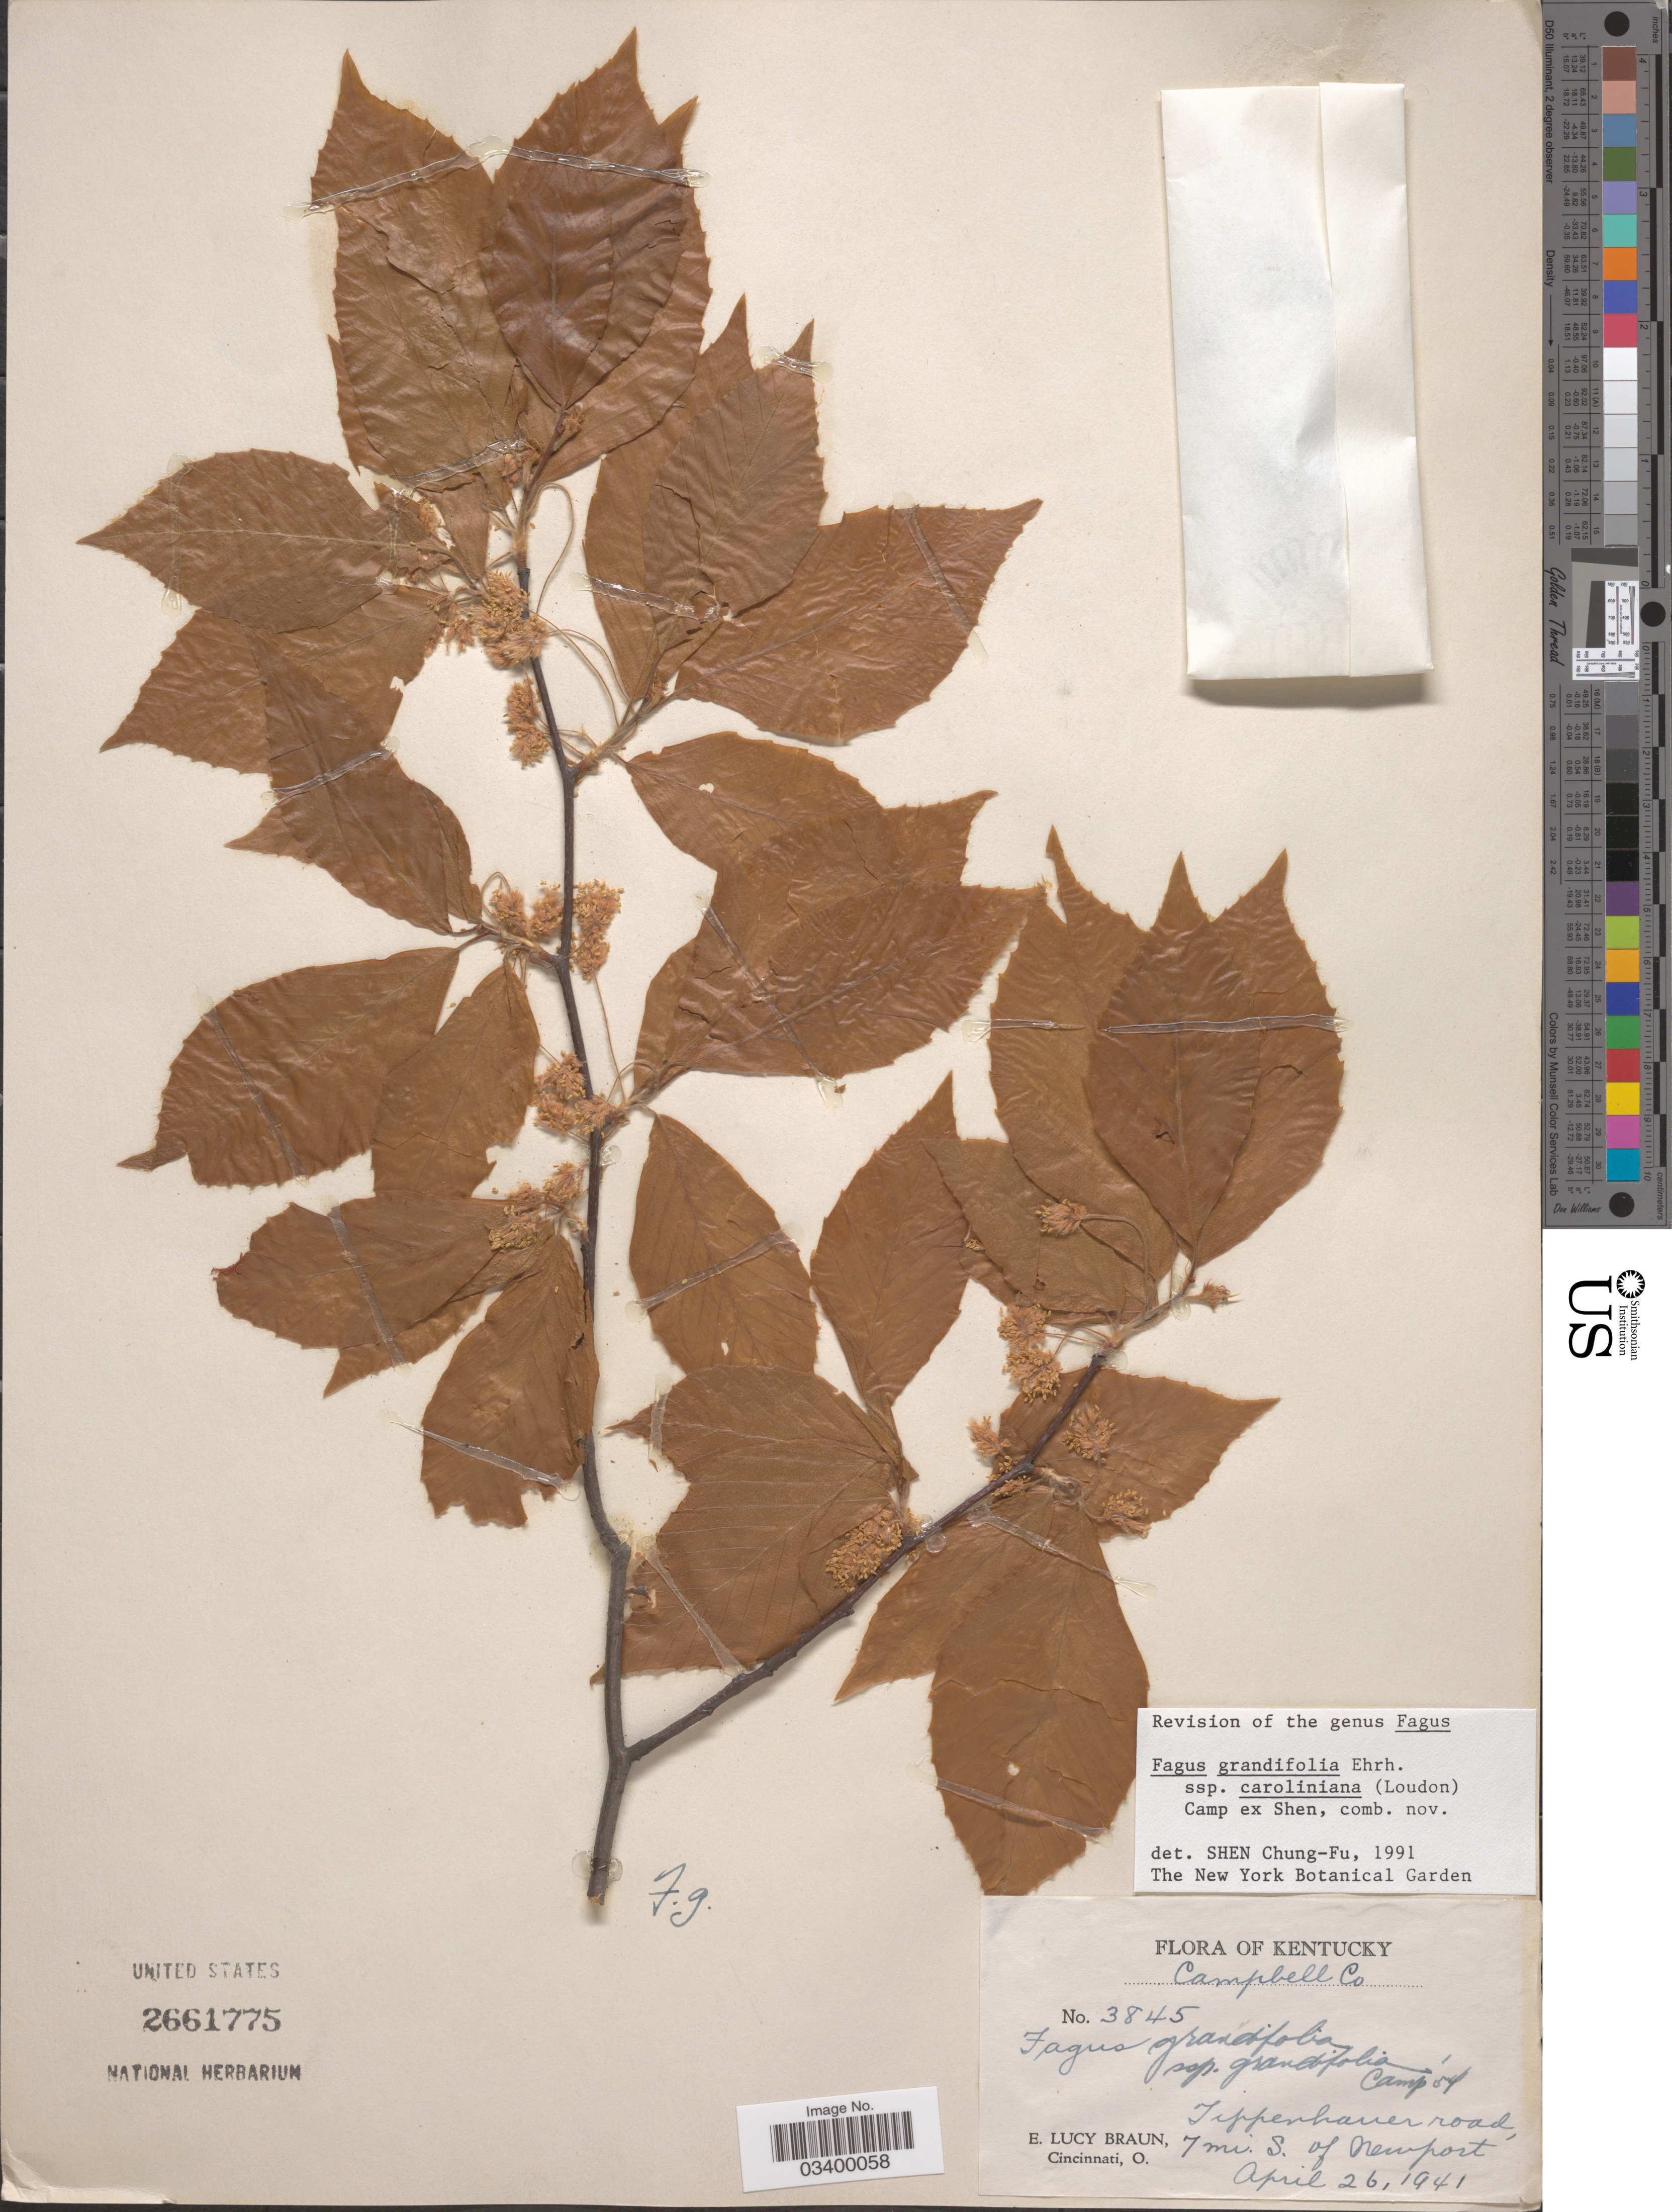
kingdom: Plantae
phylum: Tracheophyta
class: Magnoliopsida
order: Fagales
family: Fagaceae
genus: Fagus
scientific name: Fagus grandifolia subsp. caroliniana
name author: (Loudon) Fernald & Rehder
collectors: E. L. Braun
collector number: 3845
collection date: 1941-04-26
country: United States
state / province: Kentucky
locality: Campbell Co. Tipperhauer road, 7 mi. S. of Newport.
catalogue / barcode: US 2661775